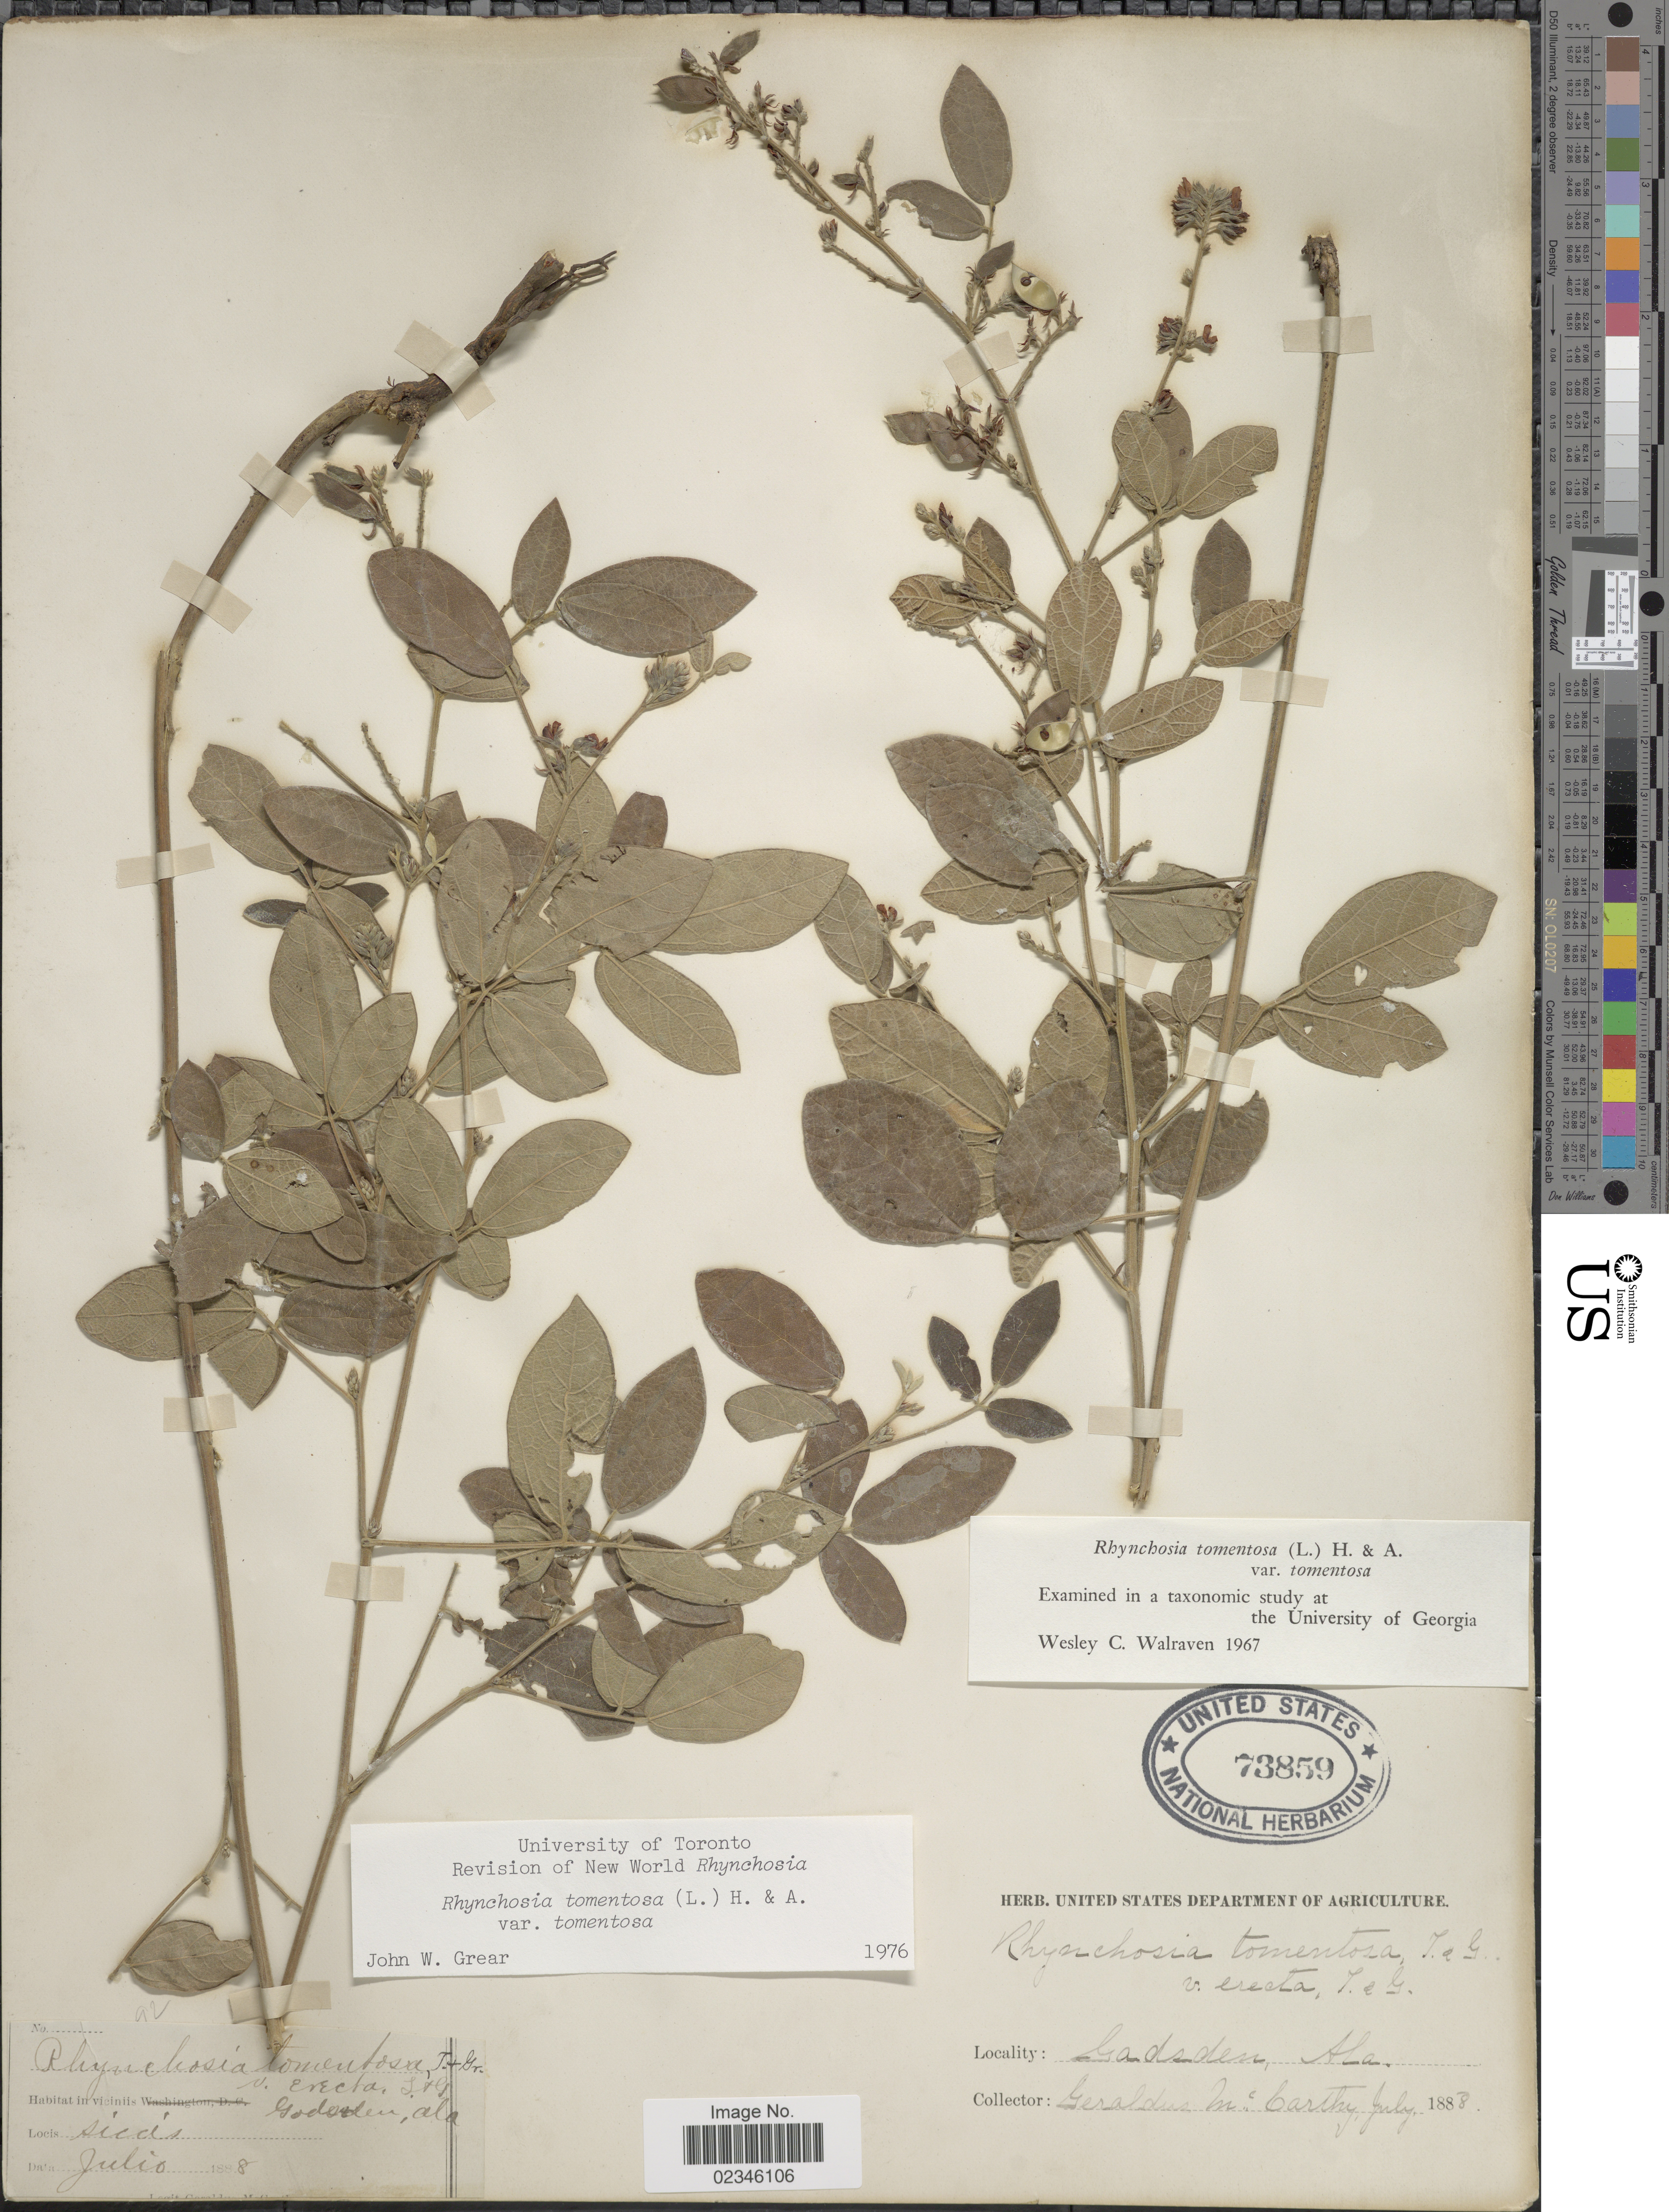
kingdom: Plantae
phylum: Tracheophyta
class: Magnoliopsida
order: Fabales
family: Fabaceae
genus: Rhynchosia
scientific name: Rhynchosia tomentosa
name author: (L.) Hook. & Arn.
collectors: M. McCarthy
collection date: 1888-07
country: United States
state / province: Alabama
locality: Gadsden, Ala.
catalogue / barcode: US 73859